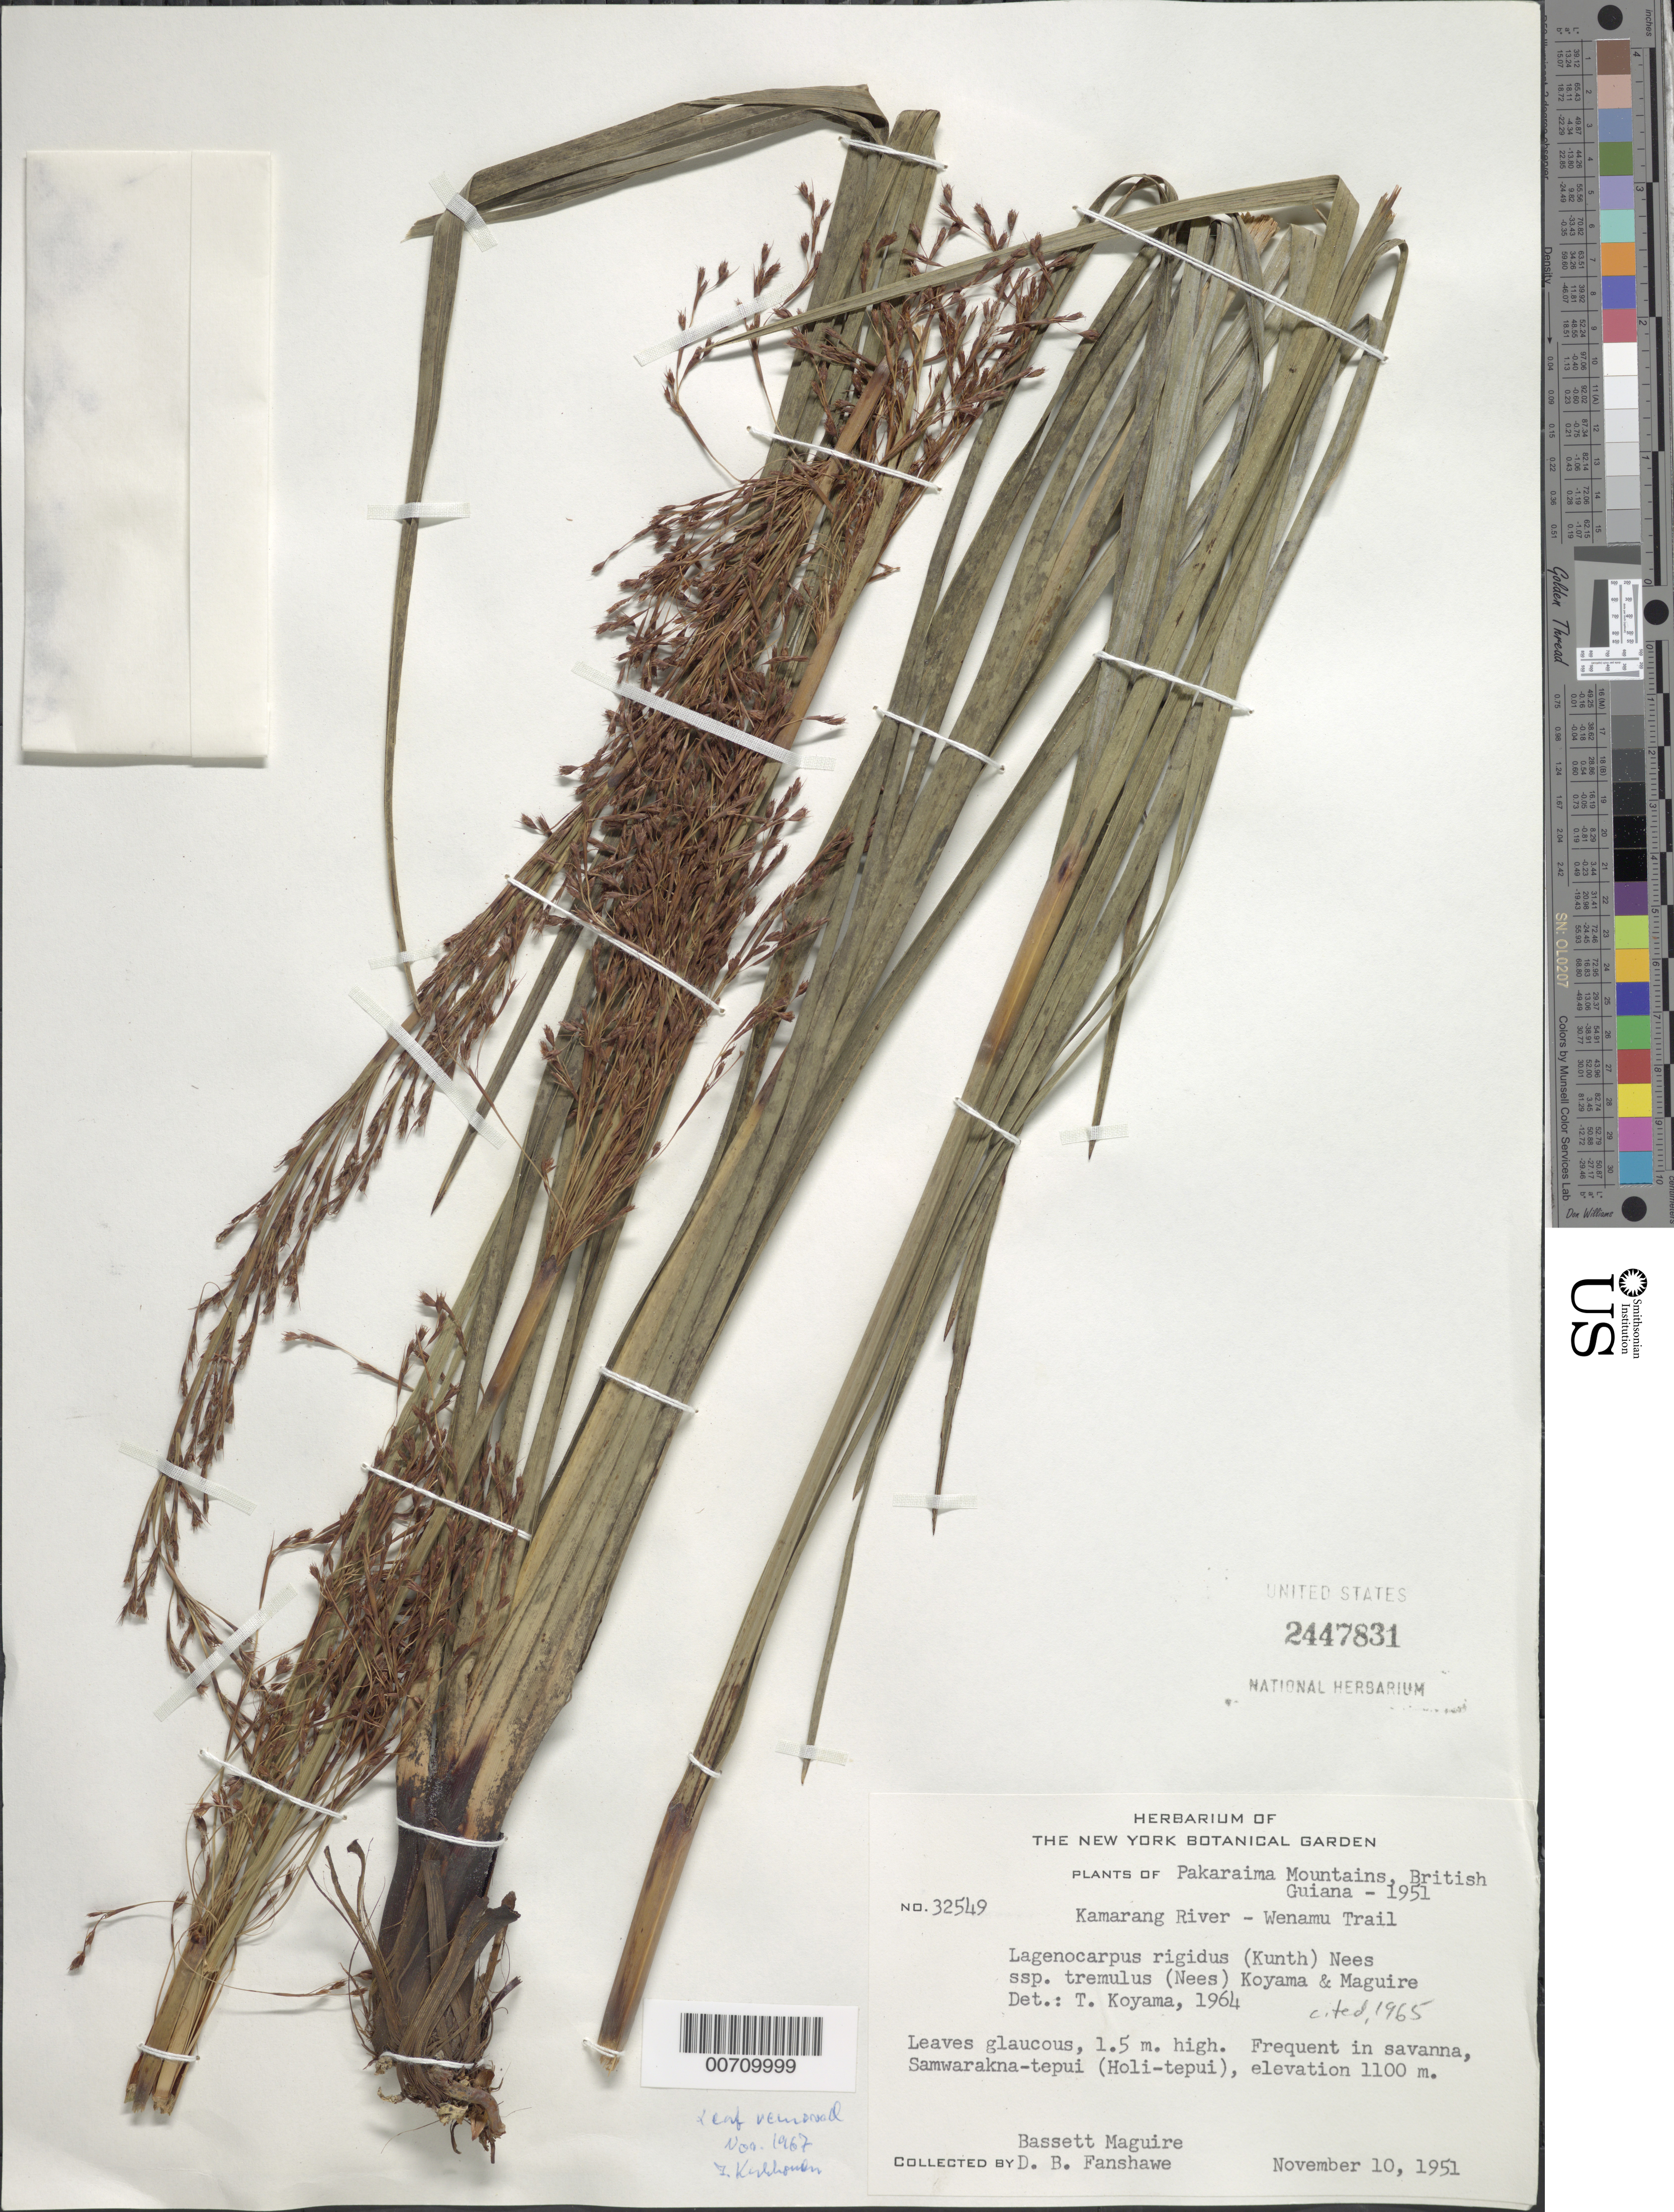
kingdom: Plantae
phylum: Tracheophyta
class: Liliopsida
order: Poales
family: Cyperaceae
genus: Lagenocarpus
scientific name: Lagenocarpus rigidus subsp. tremulus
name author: (Nees) T. Koyama & Maguire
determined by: Koyama, Tetsuo M.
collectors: B. Maguire & D. B. Fanshawe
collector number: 32549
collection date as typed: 10-Nov-51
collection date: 1951-11-10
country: Guyana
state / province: Cuyuni-Mazaruni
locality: Samwarakna-tipu (Holi-tipu), Kamarang River - Wenamu Trail, Pakaraima Mts.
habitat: Savanna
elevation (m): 1100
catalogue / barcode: US 2447831